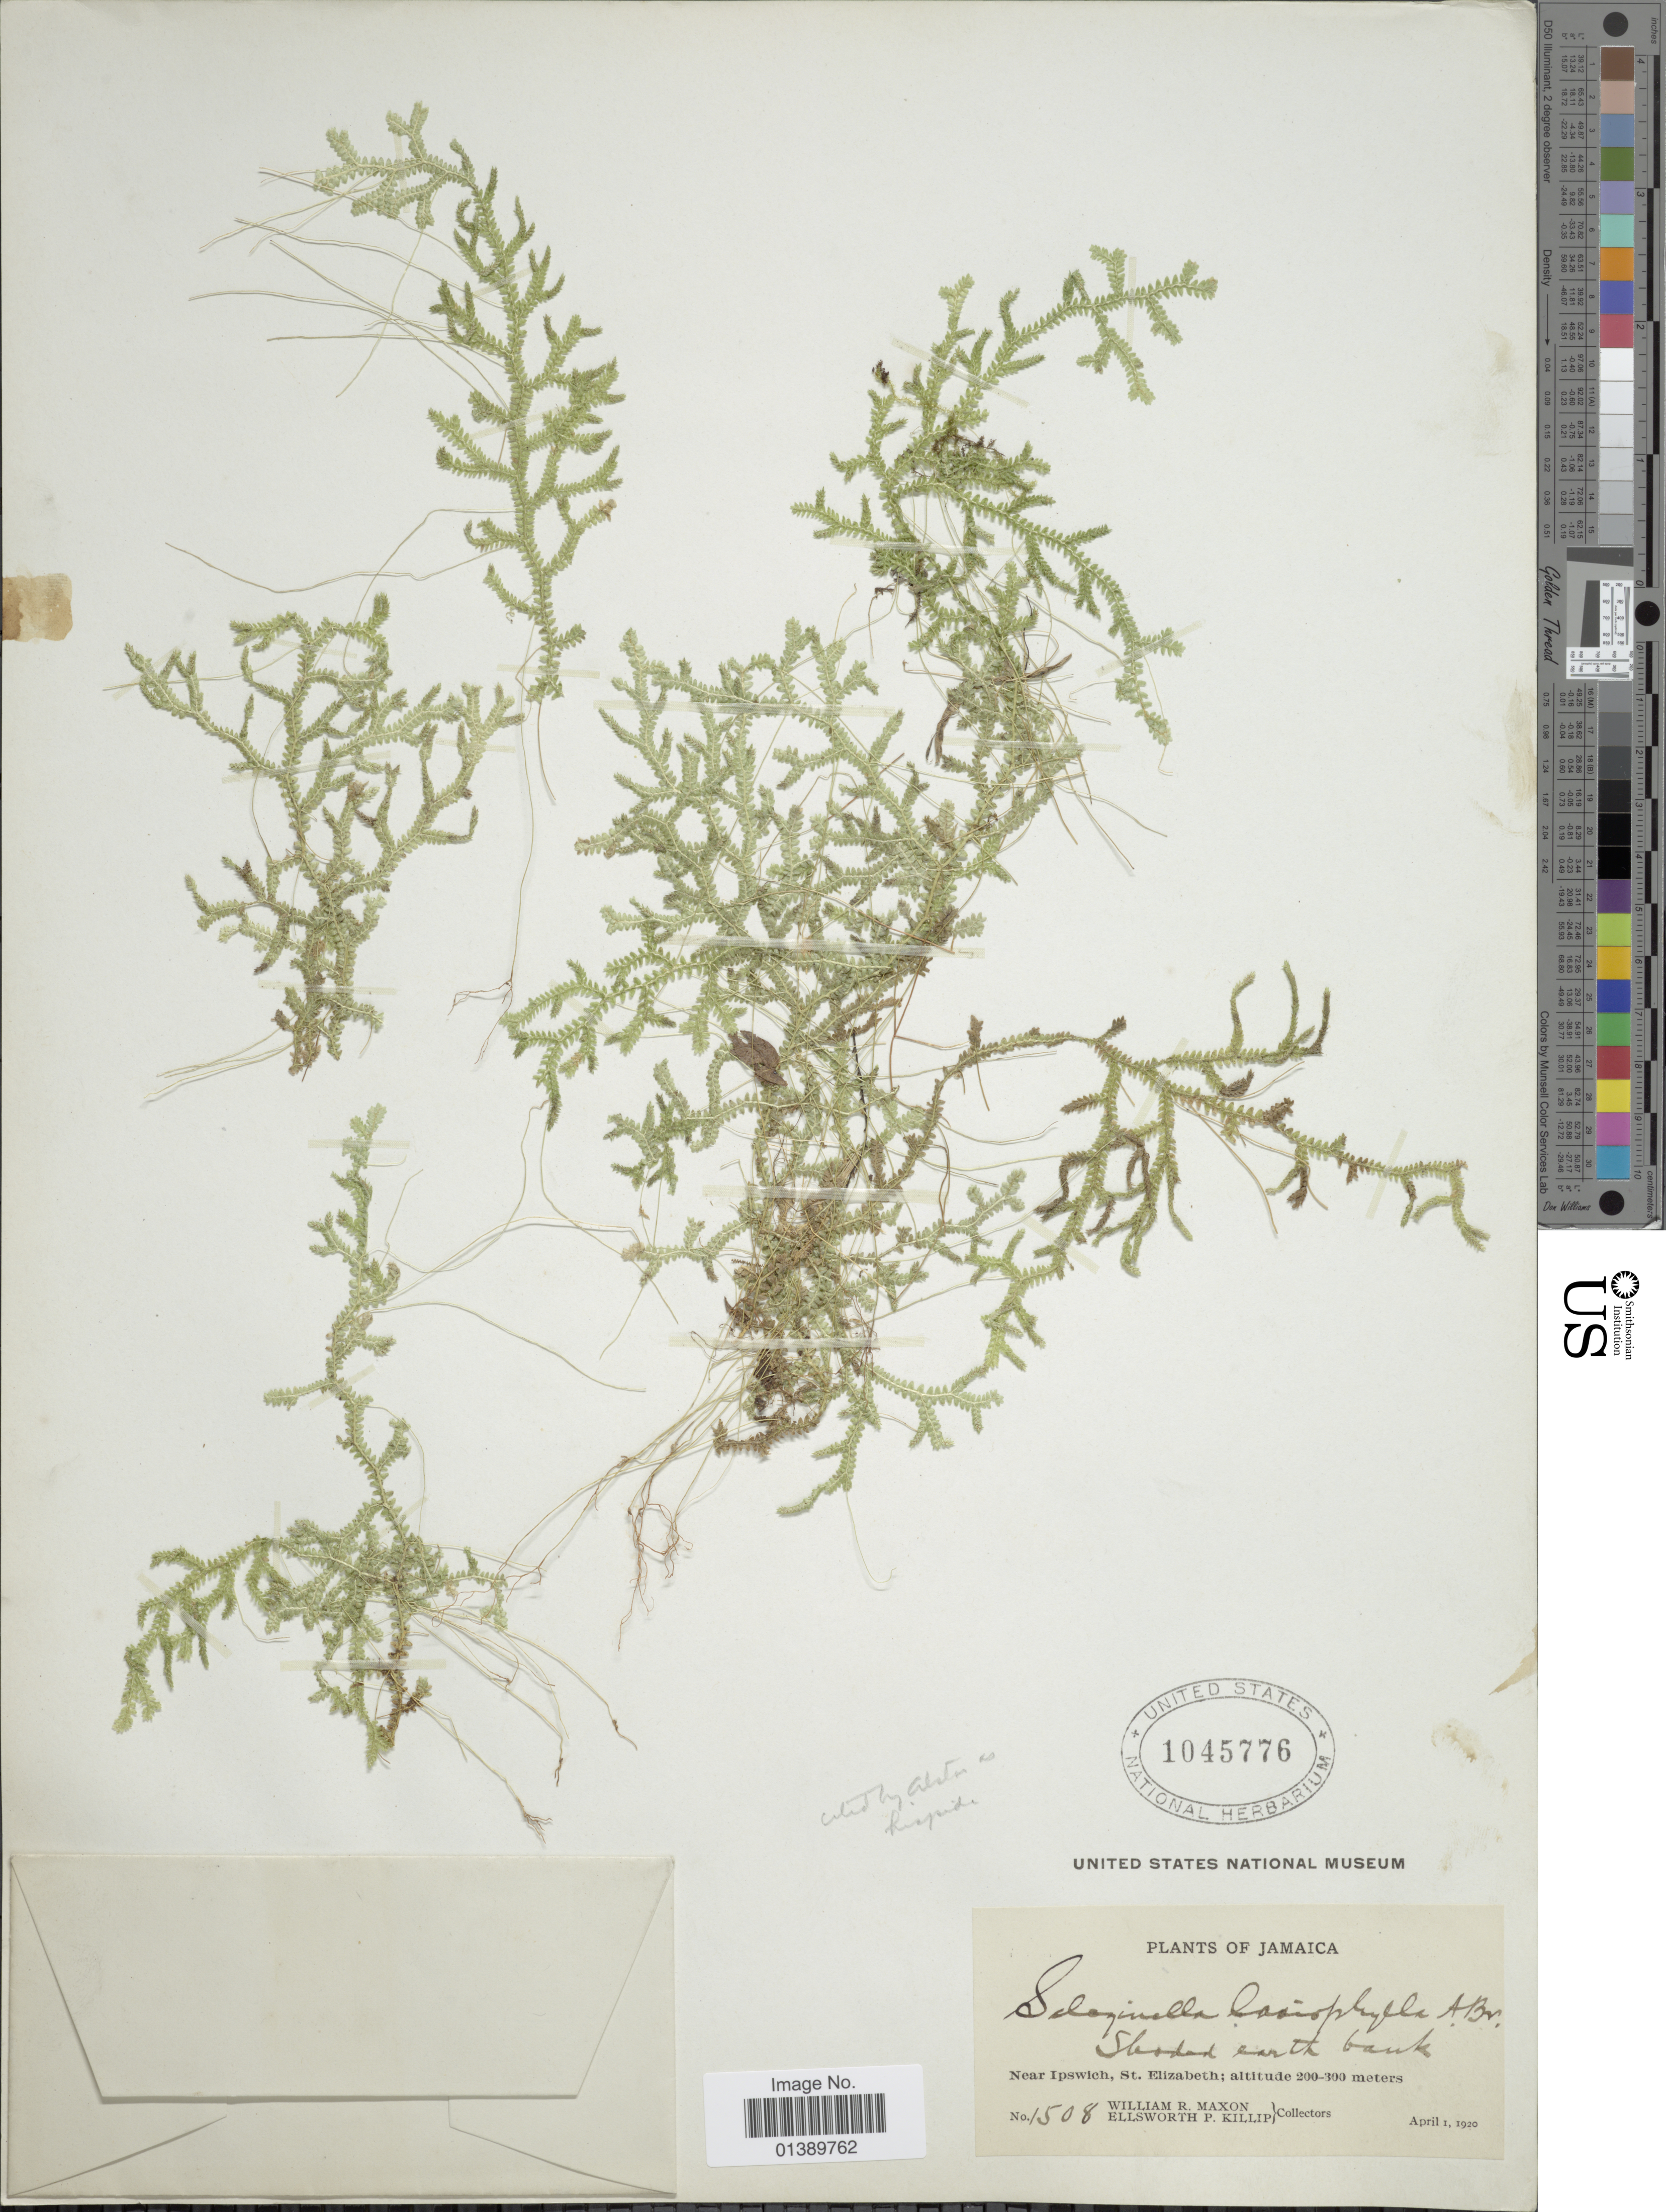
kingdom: Plantae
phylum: Tracheophyta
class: Lycopodiopsida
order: Selaginellales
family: Selaginellaceae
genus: Selaginella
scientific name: Selaginella hispida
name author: (Willd.) A. Br. ex Urb.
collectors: W. R. Maxon & E. P. Killip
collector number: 1508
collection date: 1920-04-01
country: Jamaica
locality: Near Ipswich, St Elisabeth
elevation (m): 200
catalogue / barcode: US 1045776